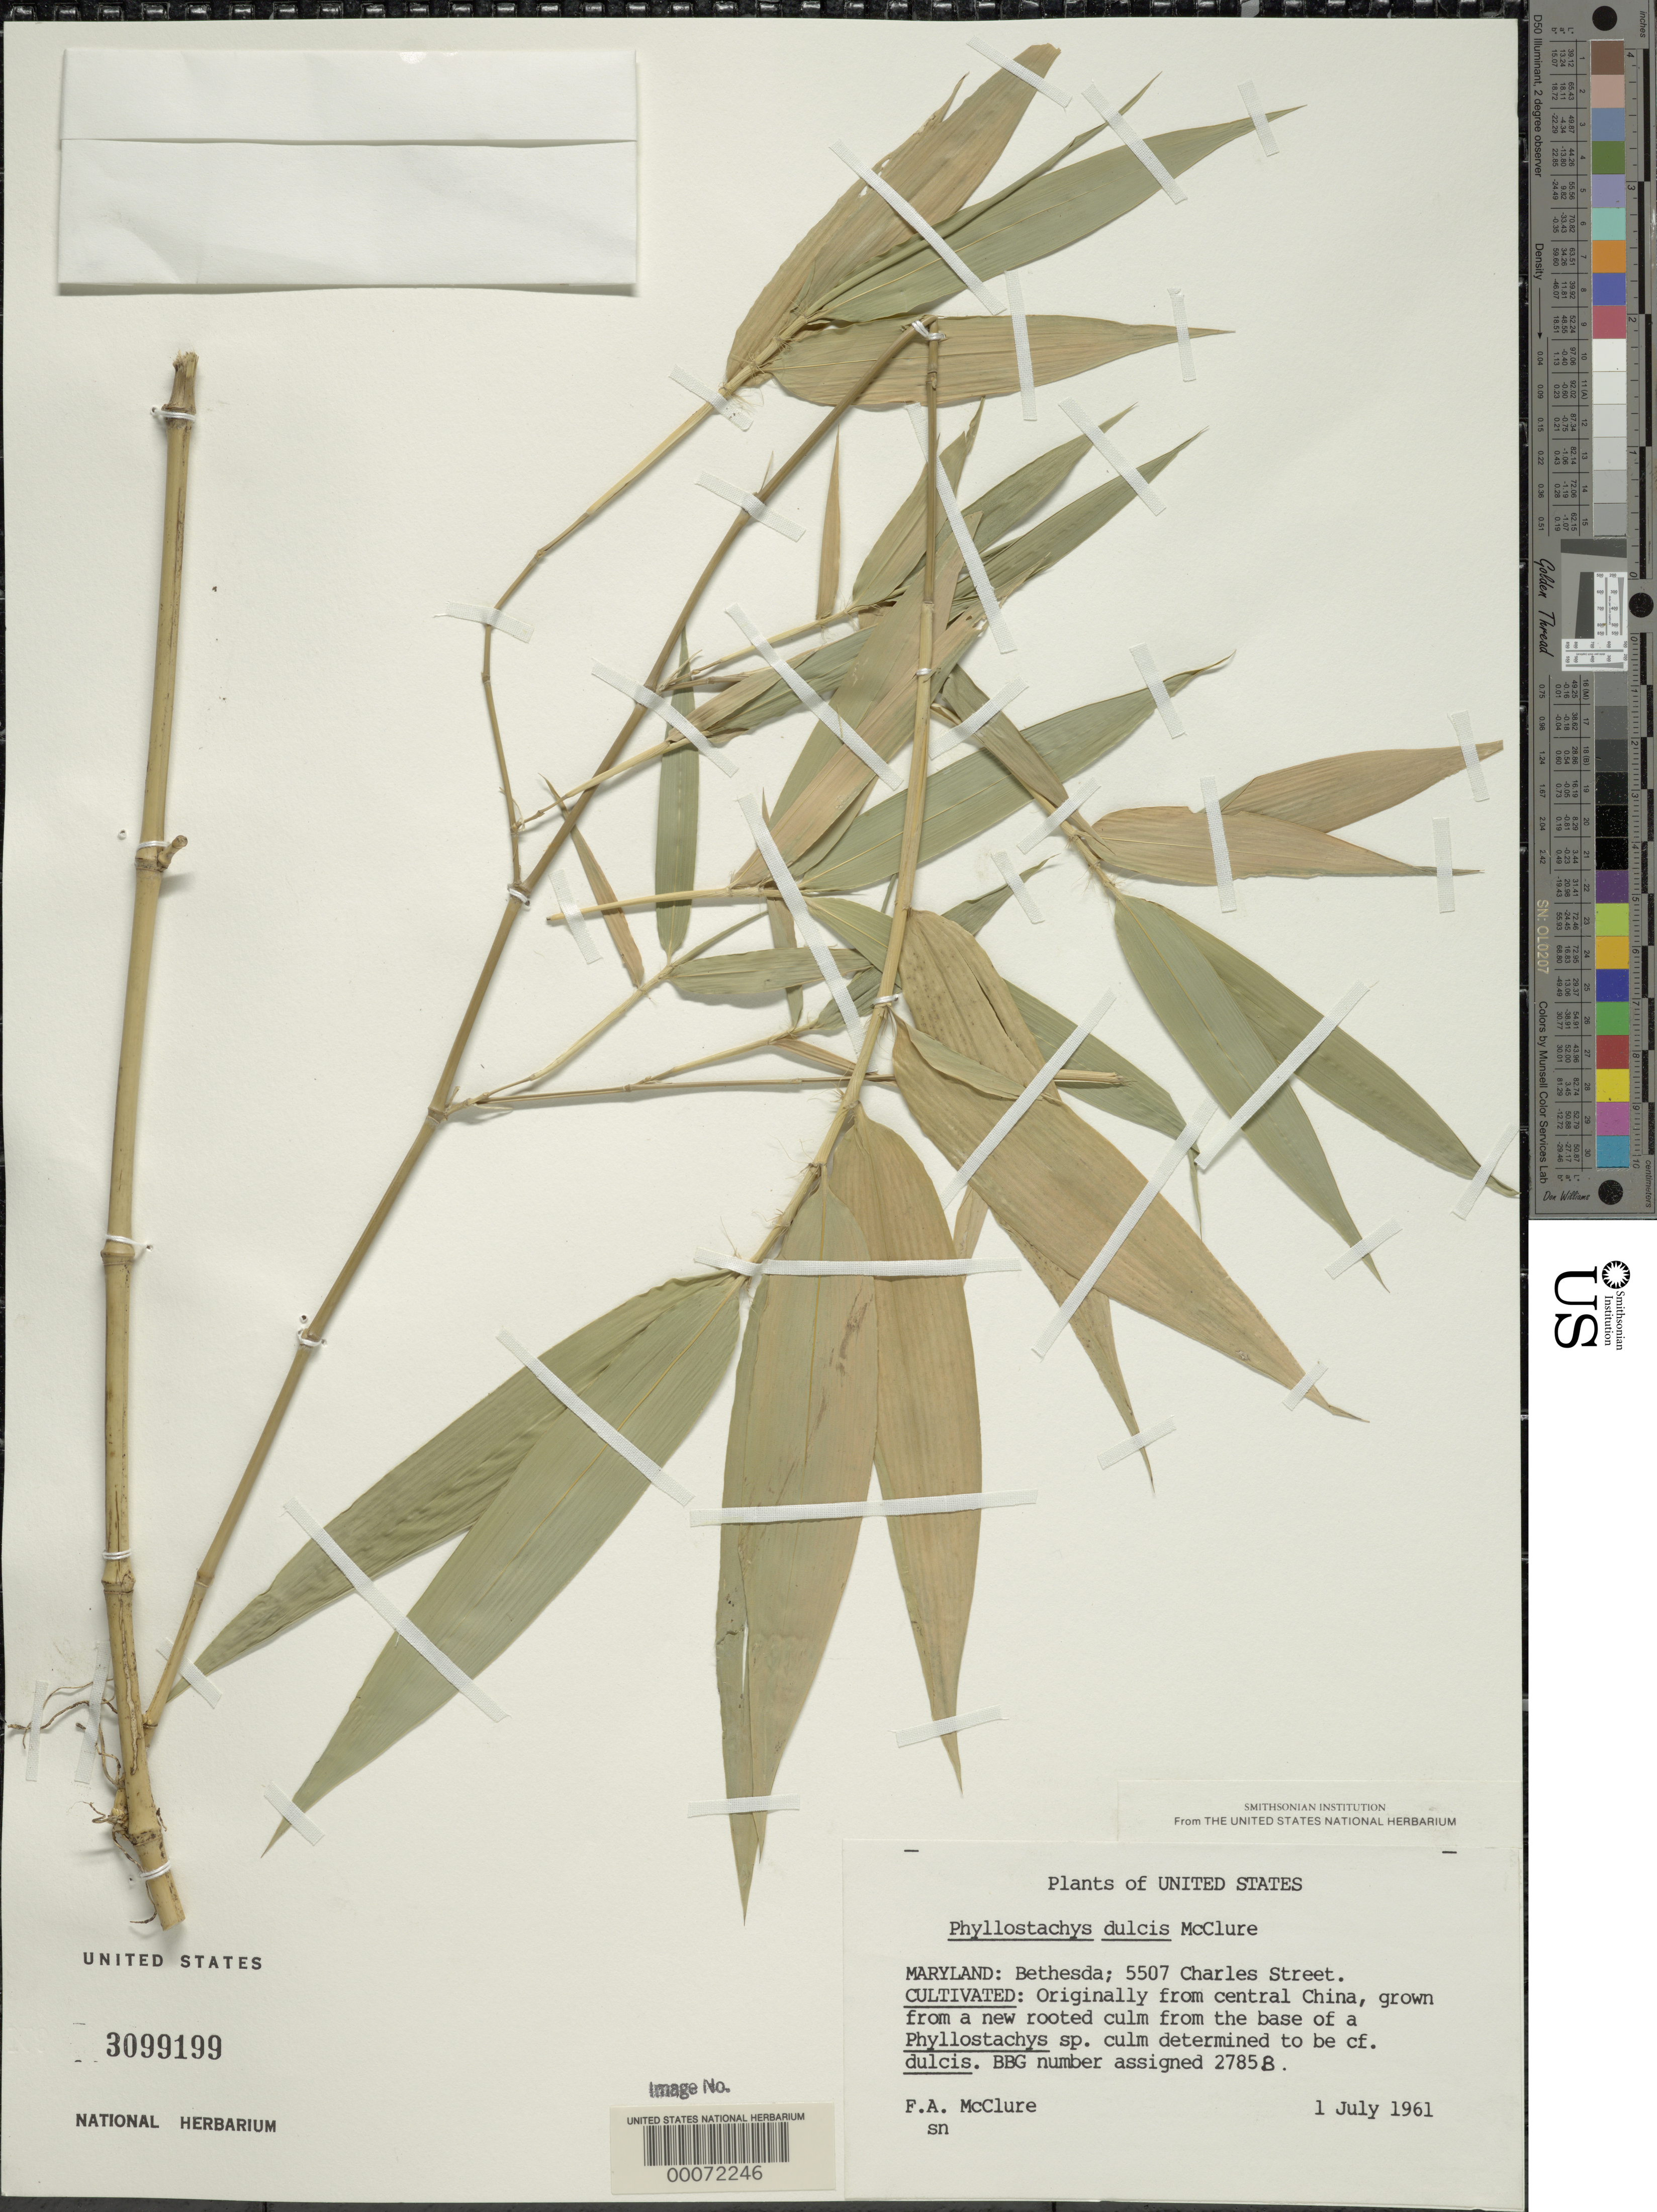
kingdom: Plantae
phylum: Tracheophyta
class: Liliopsida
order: Poales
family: Poaceae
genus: Phyllostachys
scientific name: Phyllostachys dulcis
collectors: F. A. McClure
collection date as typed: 01 Jul 1961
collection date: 1961-07-01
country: United States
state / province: Maryland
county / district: Montgomery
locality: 5507 Charles Street, Bethesda (McClure's garden)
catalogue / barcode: US 3099199